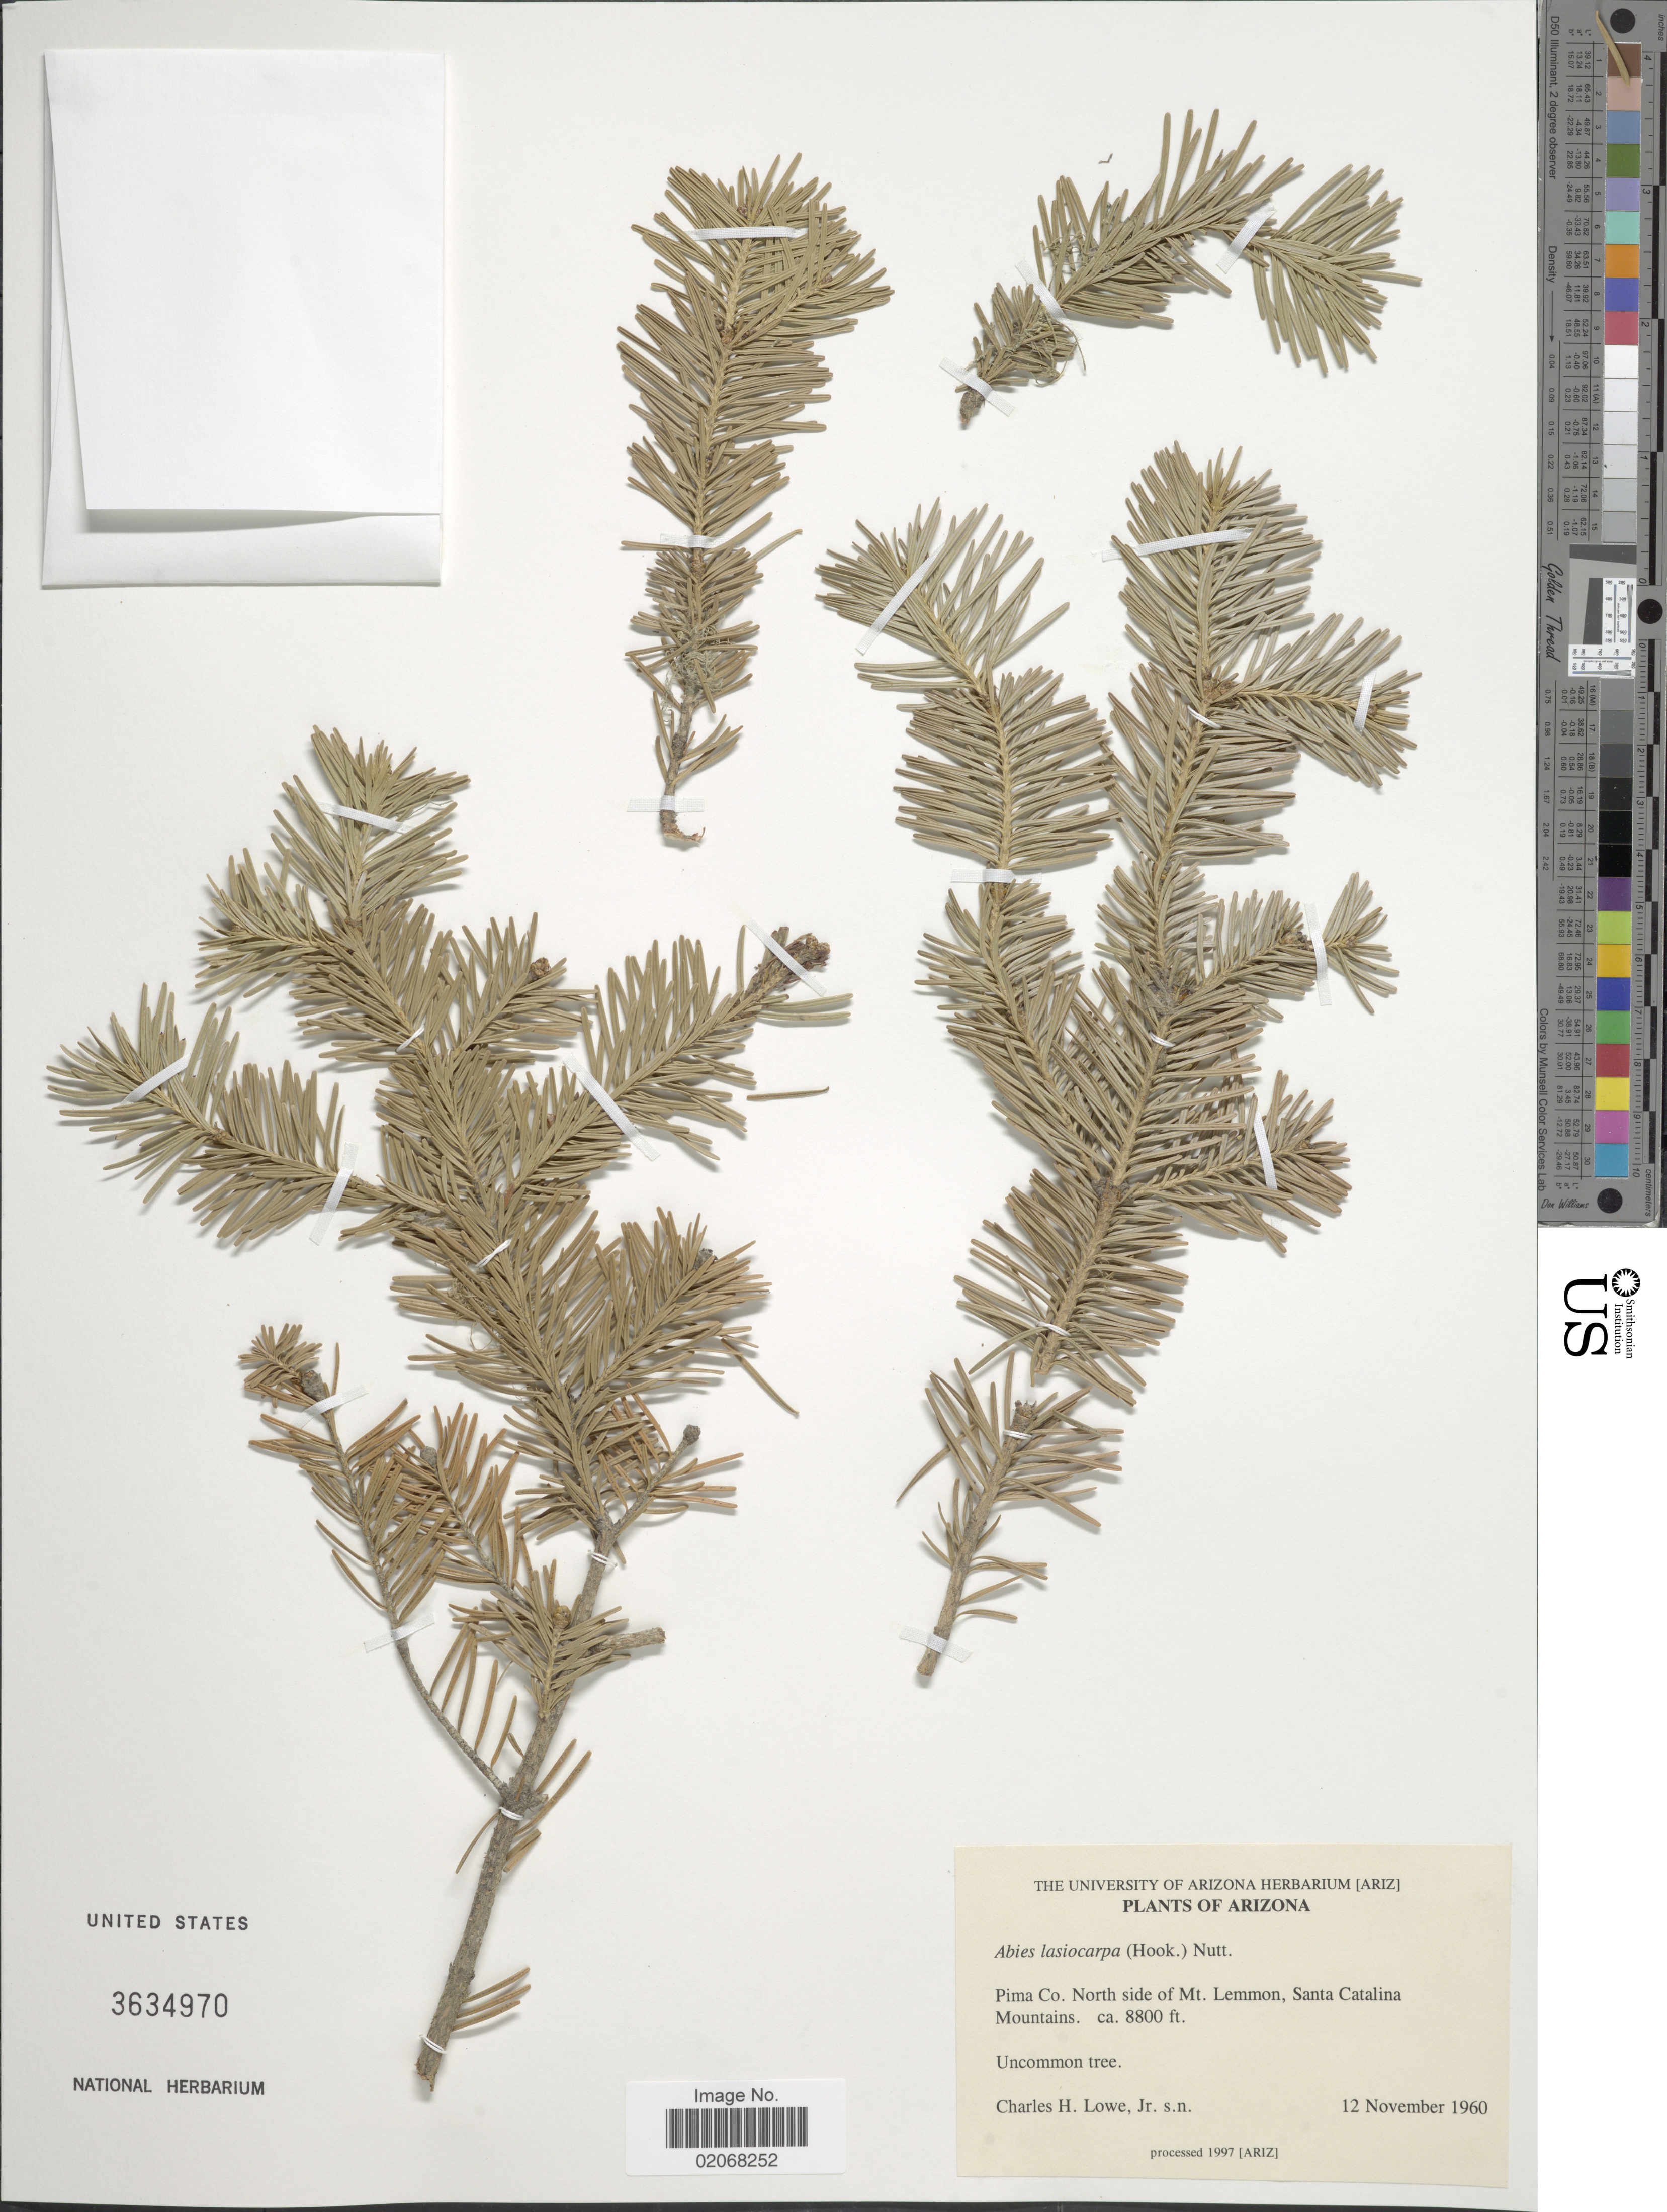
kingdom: Plantae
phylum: Tracheophyta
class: Pinopsida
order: Pinales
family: Pinaceae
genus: Abies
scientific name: Abies lasiocarpa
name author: (Hook.) Nutt.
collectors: Lowe Jr., C. H.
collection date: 1960-11-12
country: United States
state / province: Arizona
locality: Pima Co., North side of Mt. Lemmon, Santa Catalina Mountains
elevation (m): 2682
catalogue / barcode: US 3634970